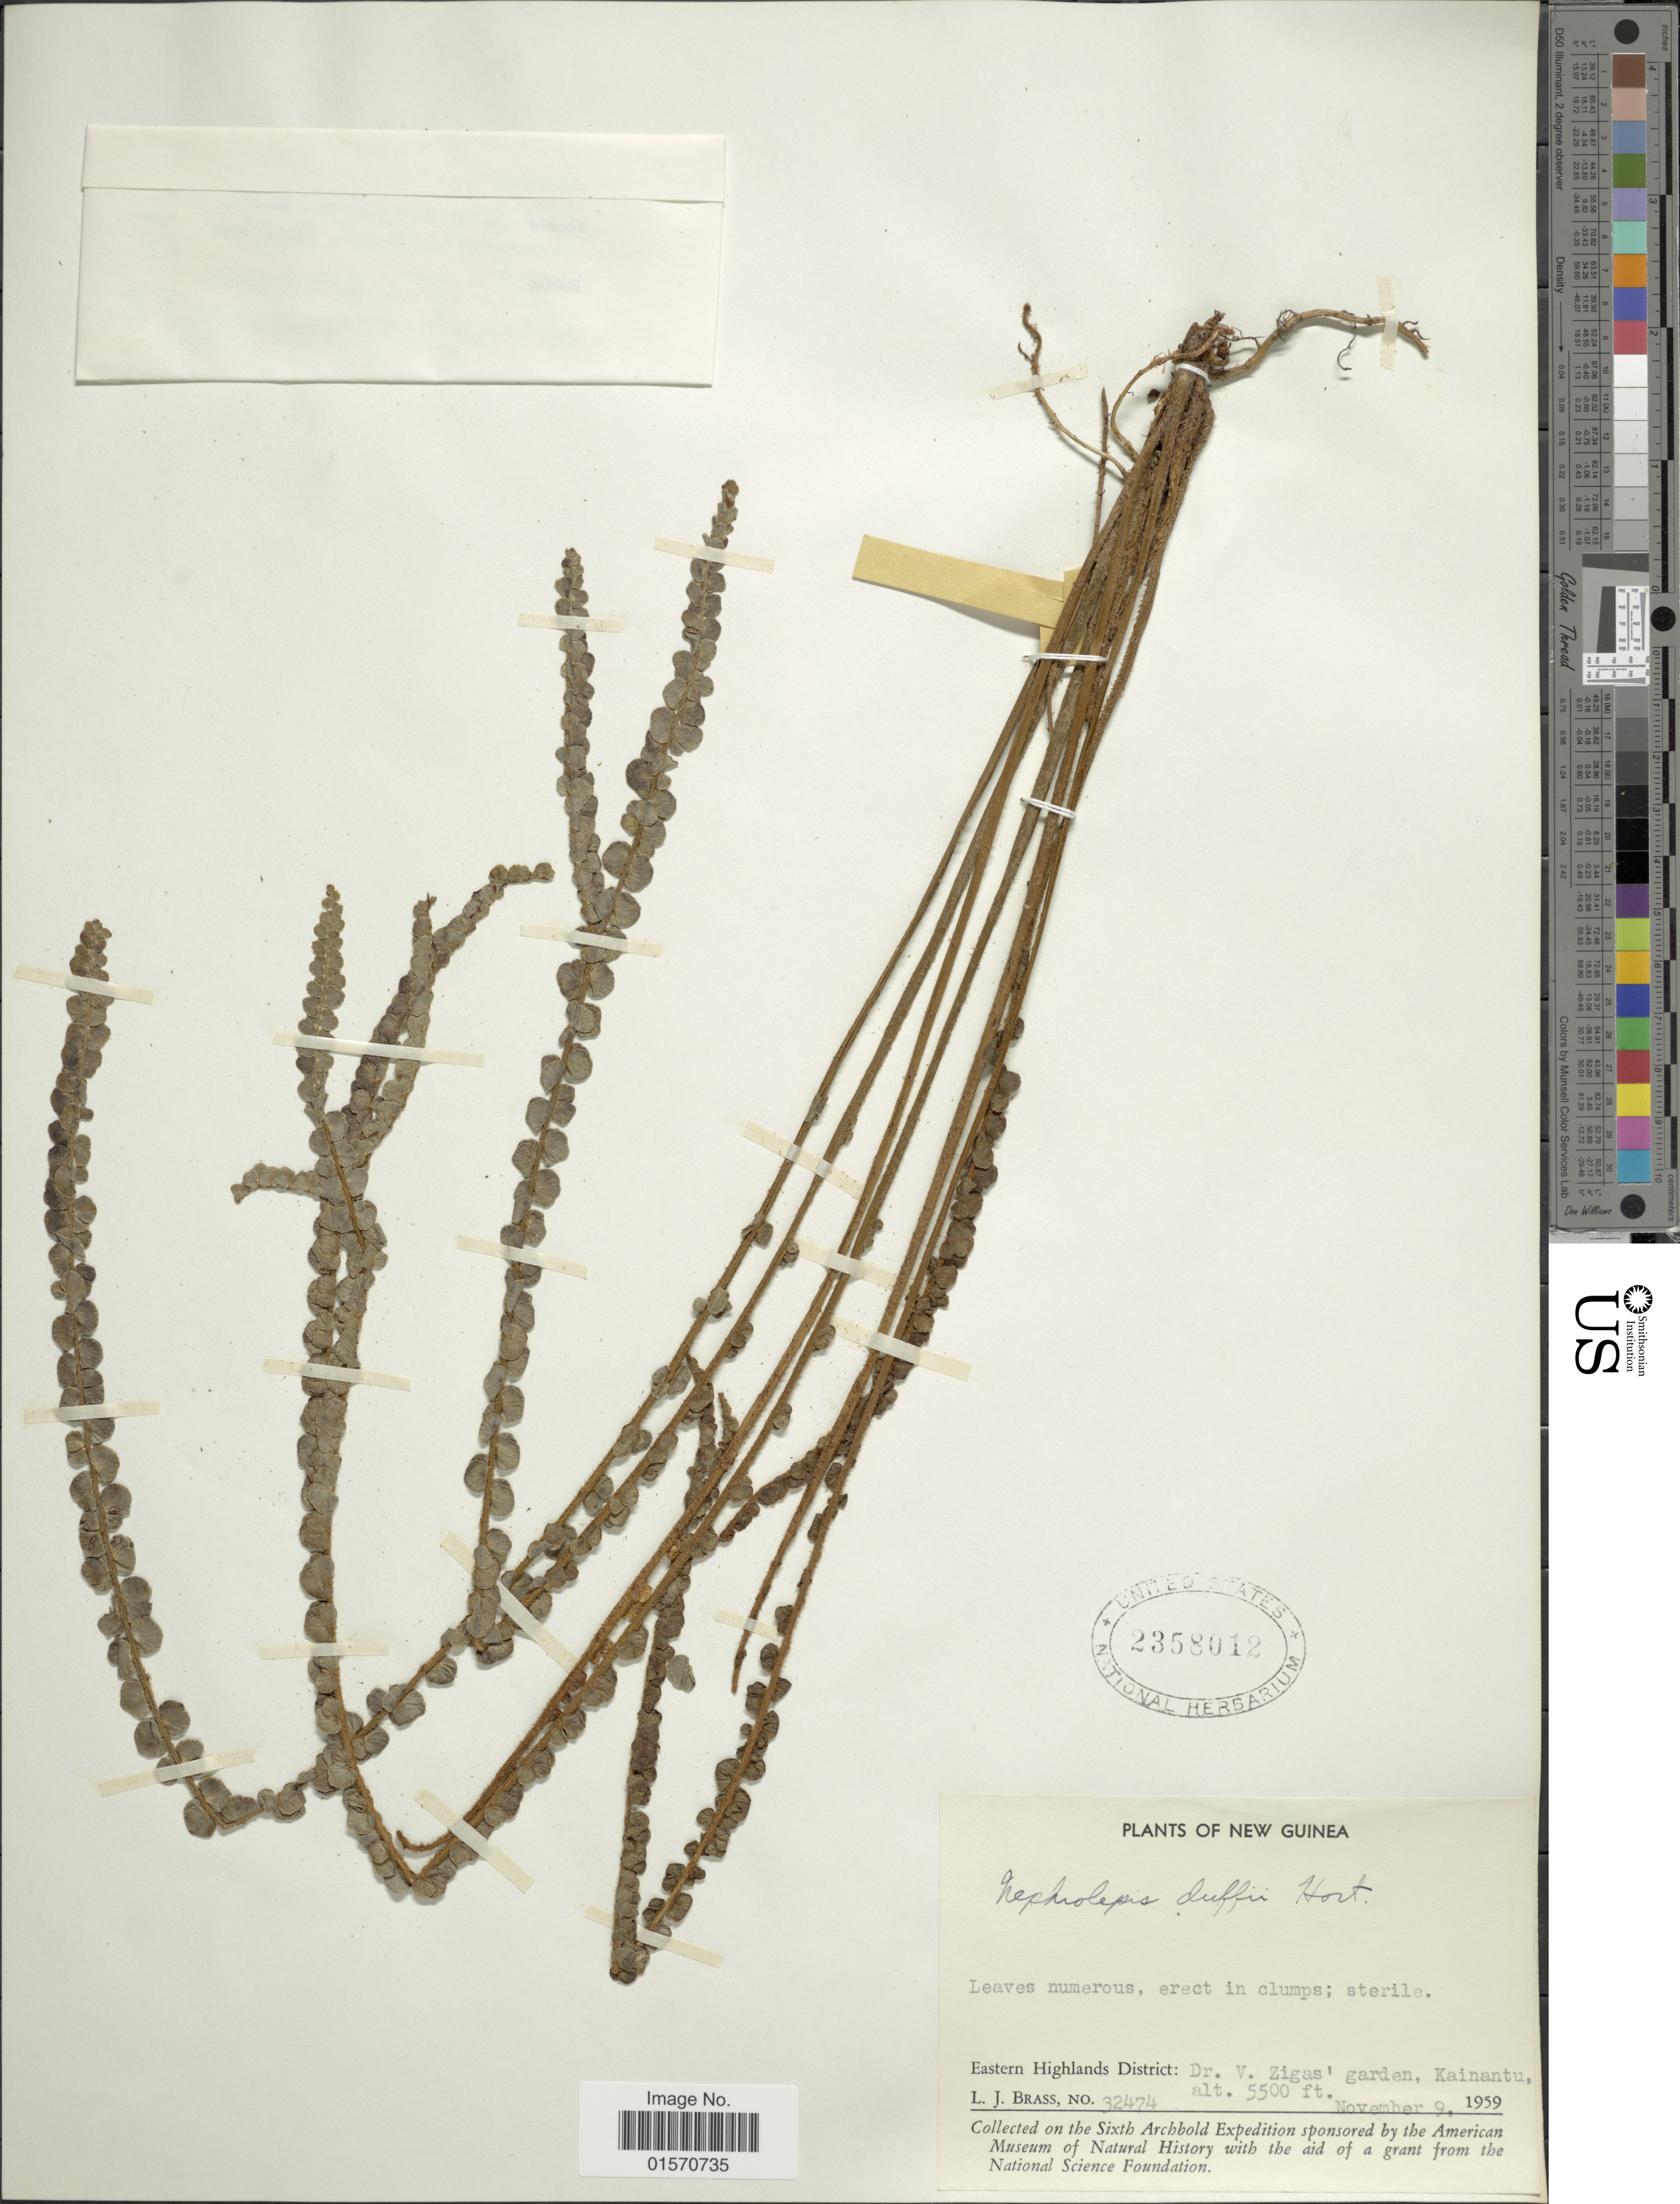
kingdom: Plantae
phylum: Tracheophyta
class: Polypodiopsida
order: Polypodiales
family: Nephrolepidaceae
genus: Nephrolepis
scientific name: Nephrolepis sp.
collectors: L. J. Brass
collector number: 32474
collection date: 1959-11-09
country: Papua New Guinea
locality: New Guinea. Eastern Highlands District: Dr. V. Zigas' garden, Kainantu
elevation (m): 1676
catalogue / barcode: US 2358012